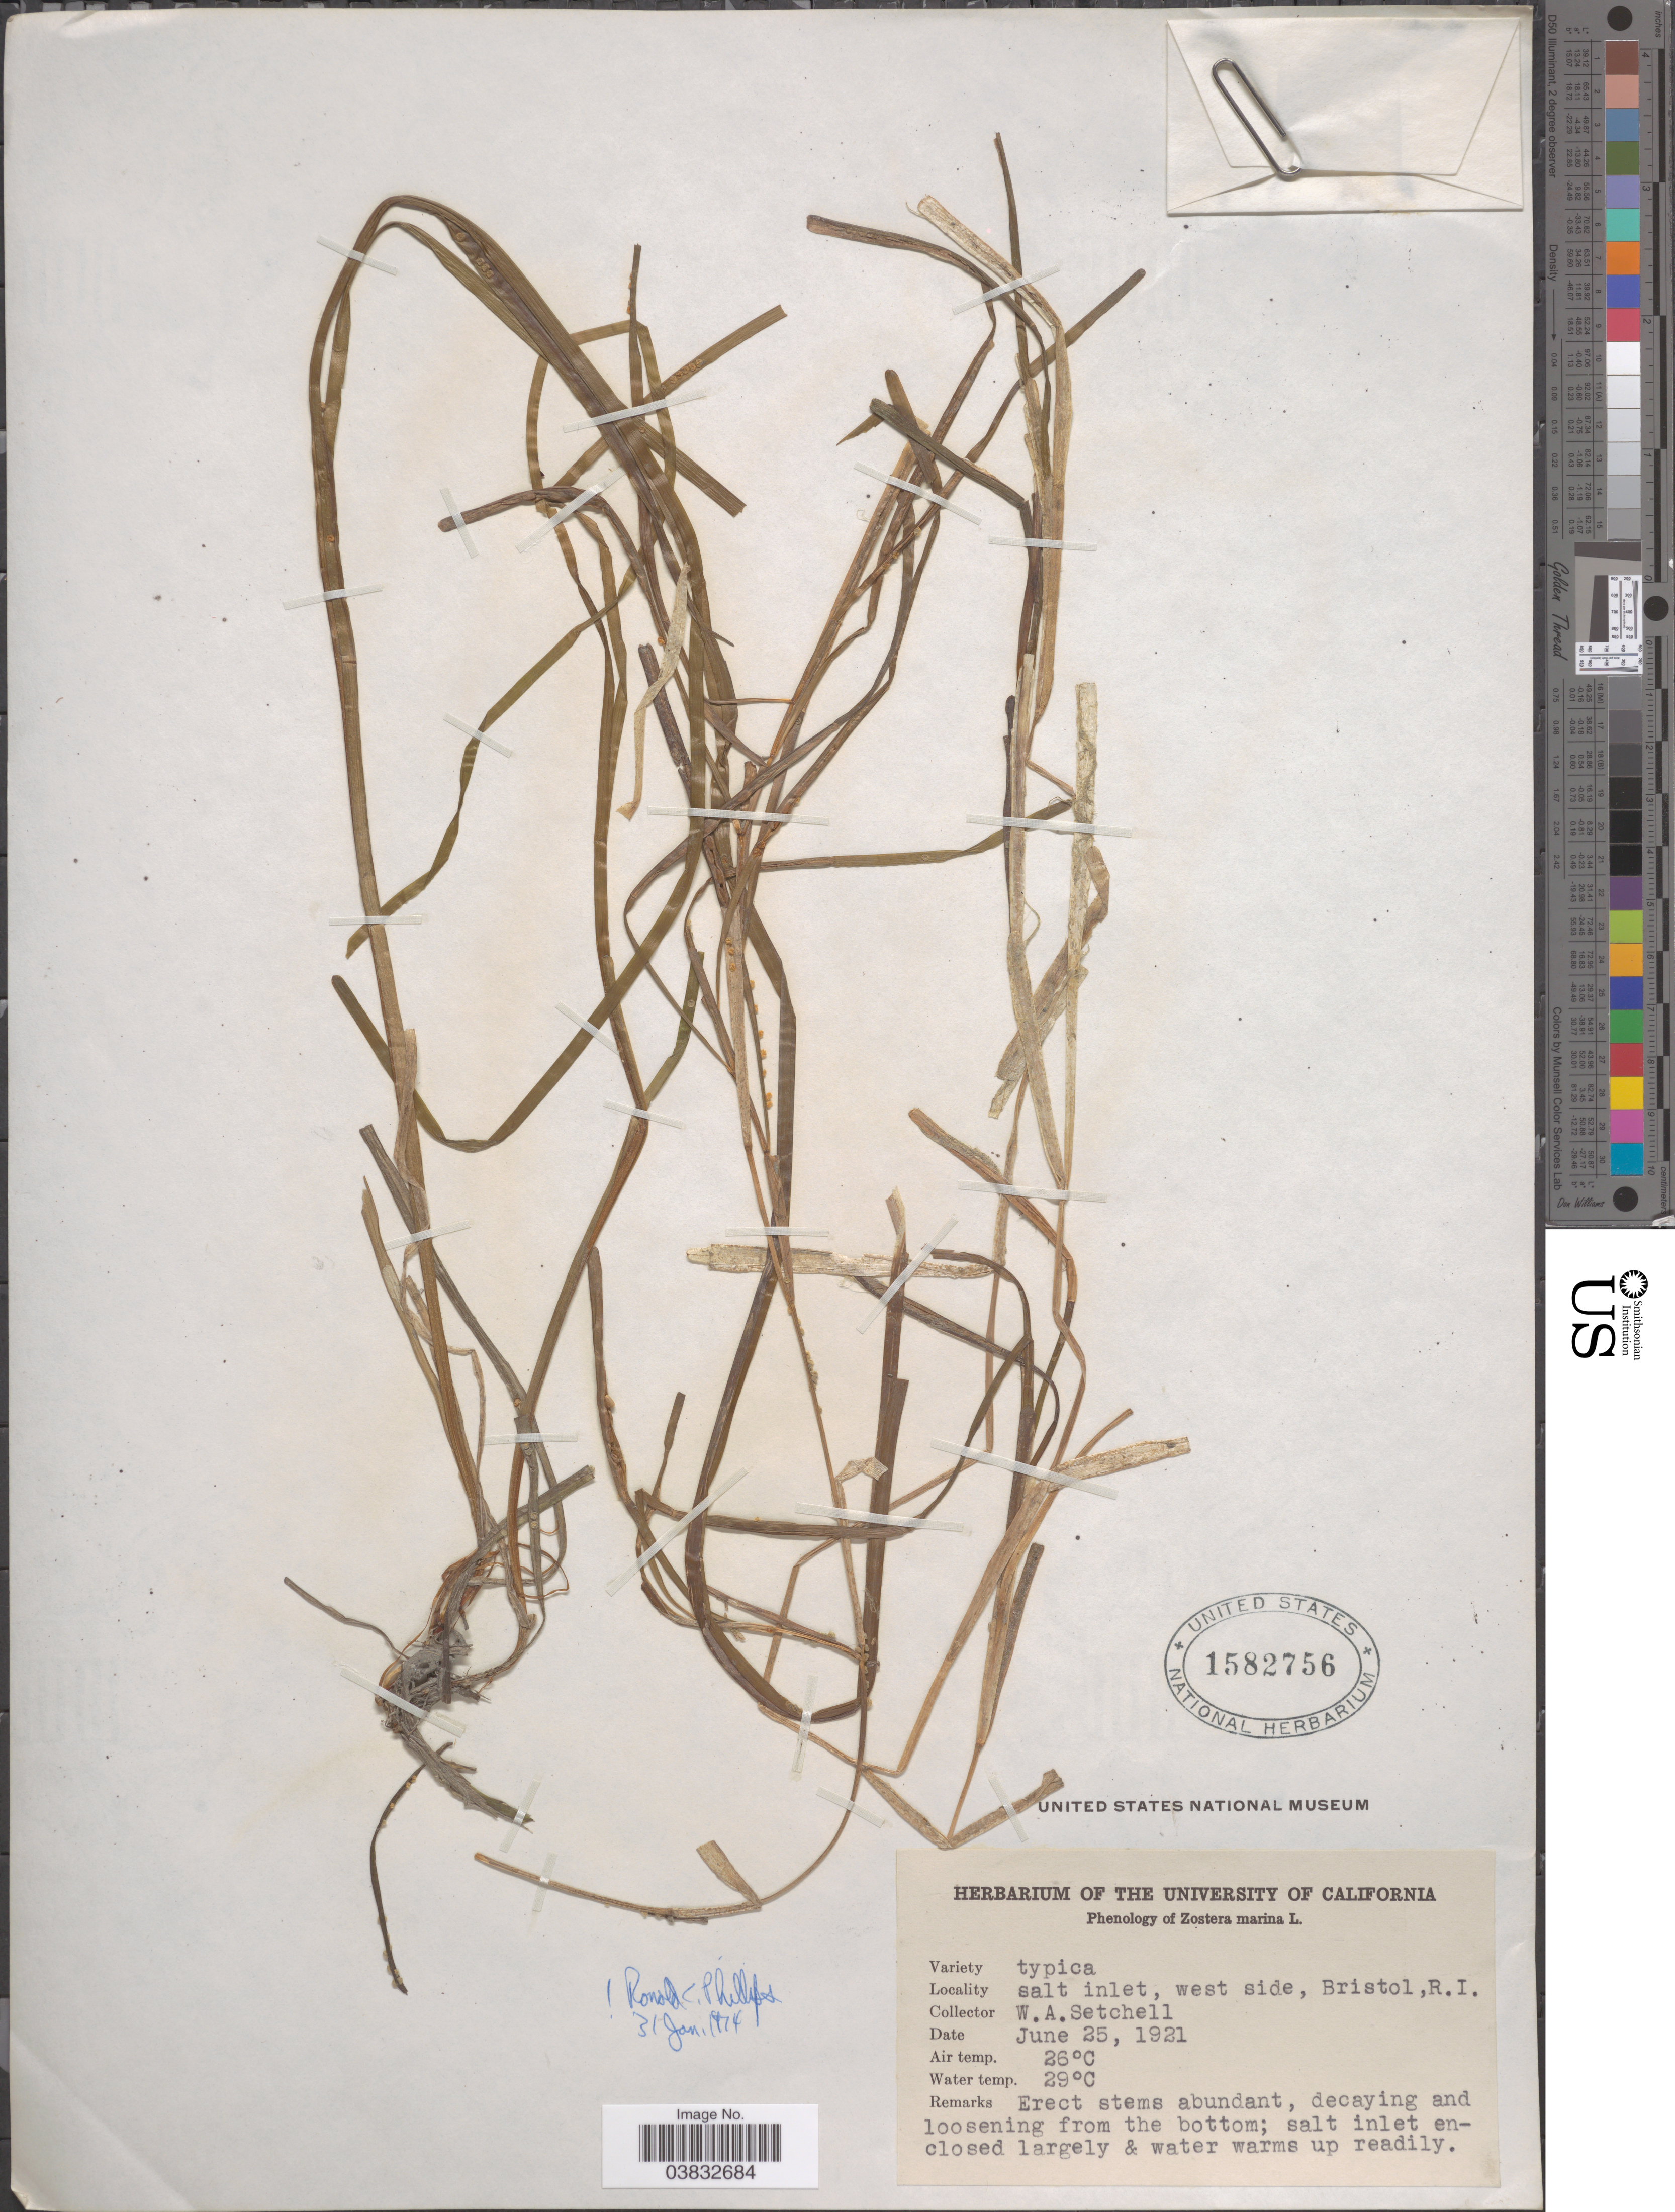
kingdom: Plantae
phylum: Tracheophyta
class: Liliopsida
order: Alismatales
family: Zosteraceae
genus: Zostera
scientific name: Zostera marina var. marina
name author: L.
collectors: W. Setchell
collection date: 1921-06-25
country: United States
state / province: Rhode Island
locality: Salt Inlet, west side, Bristol.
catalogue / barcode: US 1582756